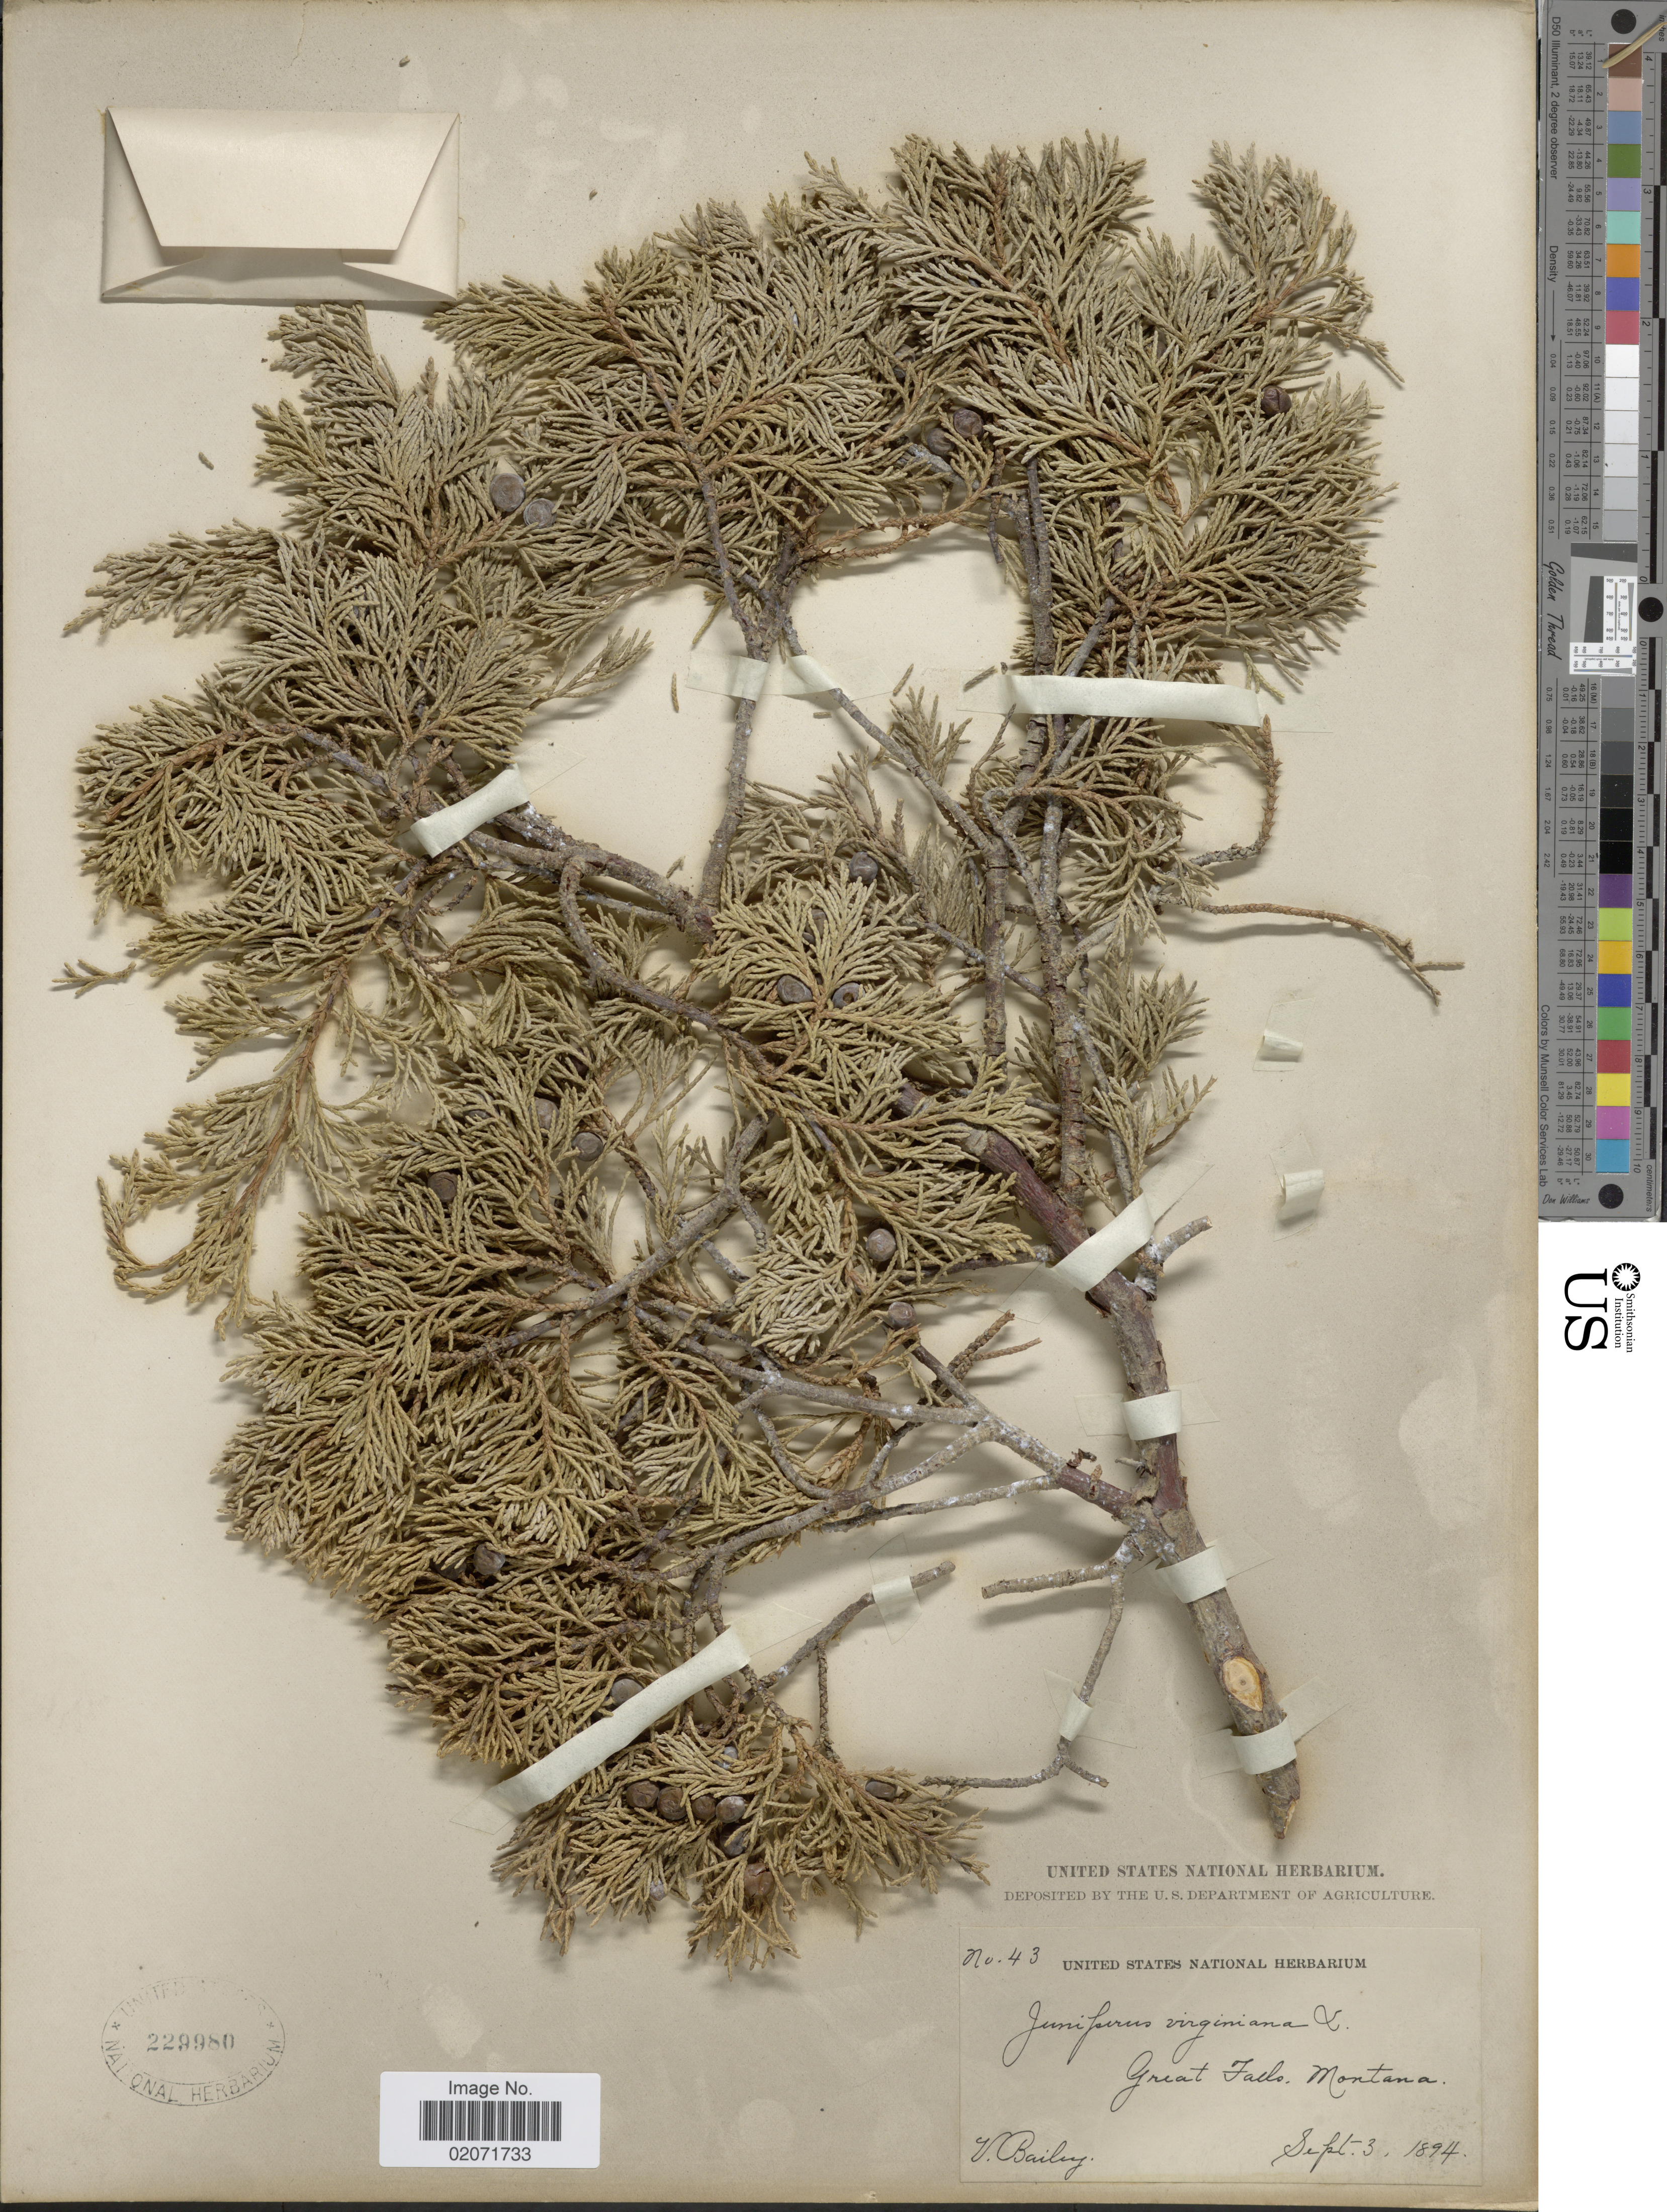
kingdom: Plantae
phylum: Tracheophyta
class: Pinopsida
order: Pinales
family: Cupressaceae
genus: Juniperus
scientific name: Juniperus scopulorum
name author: Sarg.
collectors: V. L. Bailey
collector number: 43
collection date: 1894-09-03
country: United States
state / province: Montana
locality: Great Falls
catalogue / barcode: US 229980